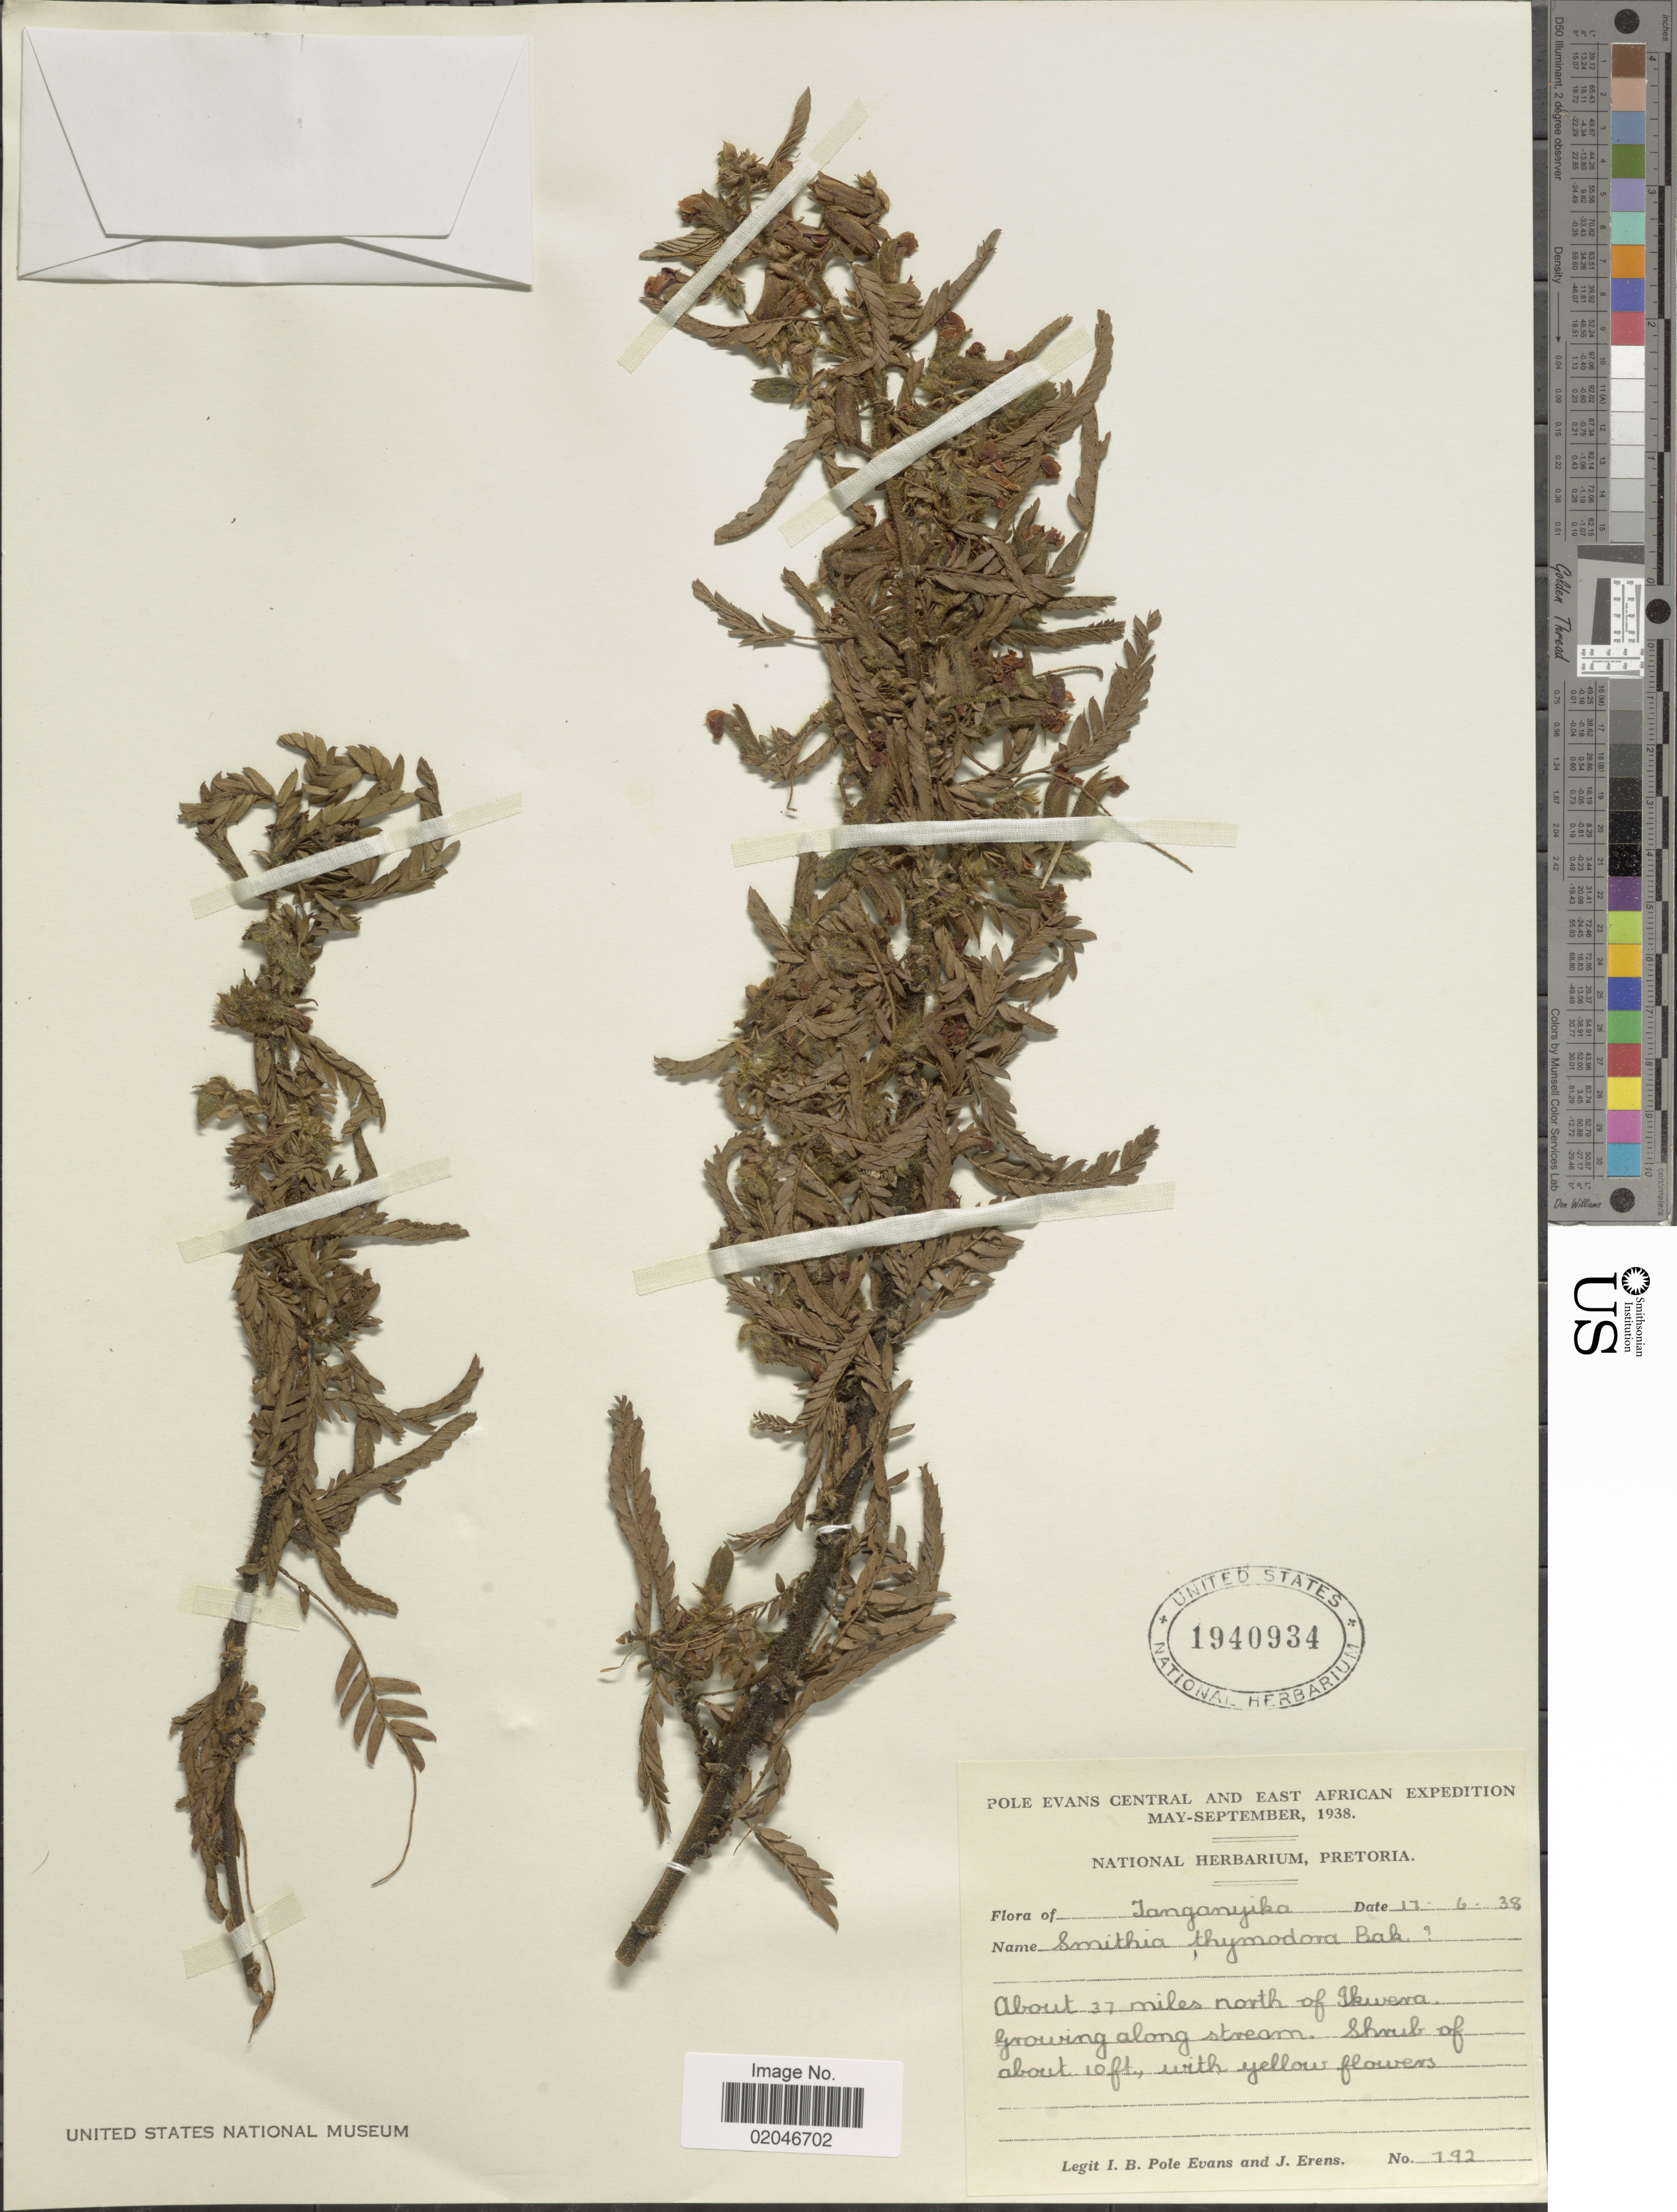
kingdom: Plantae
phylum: Tracheophyta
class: Magnoliopsida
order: Fabales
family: Fabaceae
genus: Kotschya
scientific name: Kotschya thymodora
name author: (Baker f.) Wild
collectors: I. B. Pole-Evans & J. Erens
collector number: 192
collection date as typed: Transcribed d/m/y: 17/6/38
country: Tanzania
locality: Centrak and East African, Tanganyika, about 37 miles north of Ikwera. Growing along stream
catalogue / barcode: US 1940934